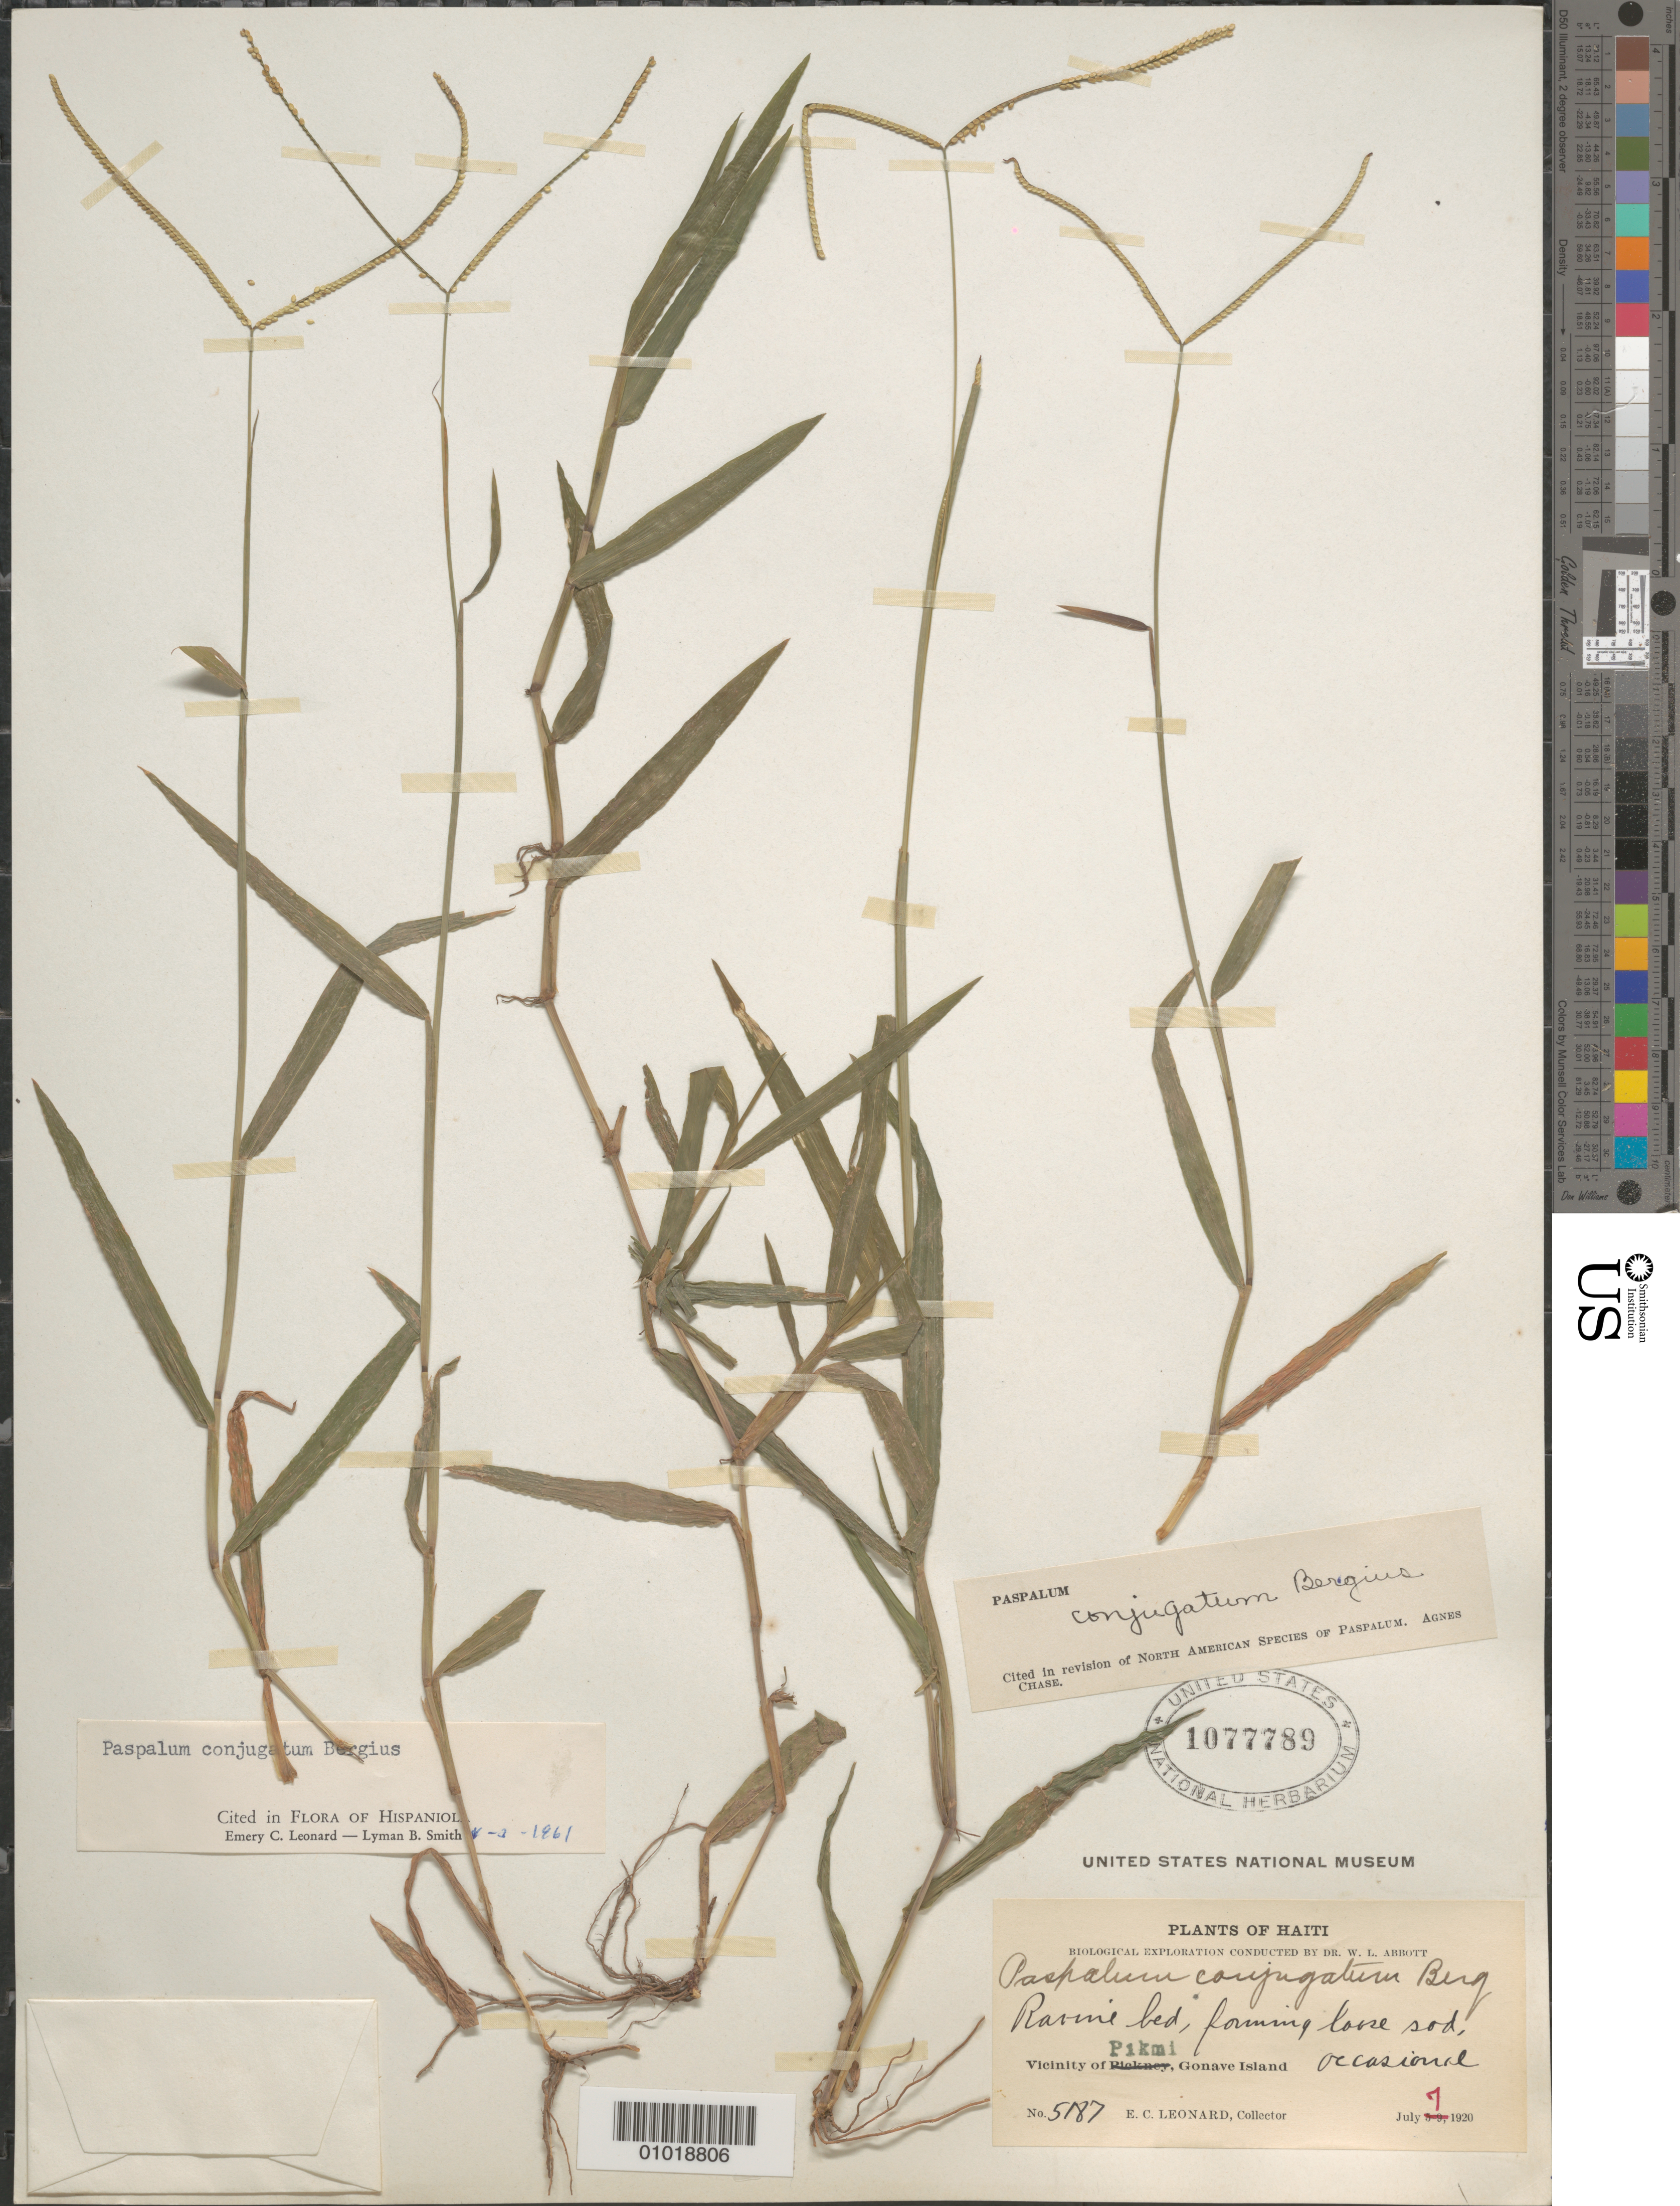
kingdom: Plantae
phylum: Tracheophyta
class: Liliopsida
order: Poales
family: Poaceae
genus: Paspalum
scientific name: Paspalum conjugatum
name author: P.J. Bergius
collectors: E. C. Leonard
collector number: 5187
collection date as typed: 07 Jul 1920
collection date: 1920-07-07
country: Haiti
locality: Vic. of Pikmi, Gonave Island,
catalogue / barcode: US 1077789